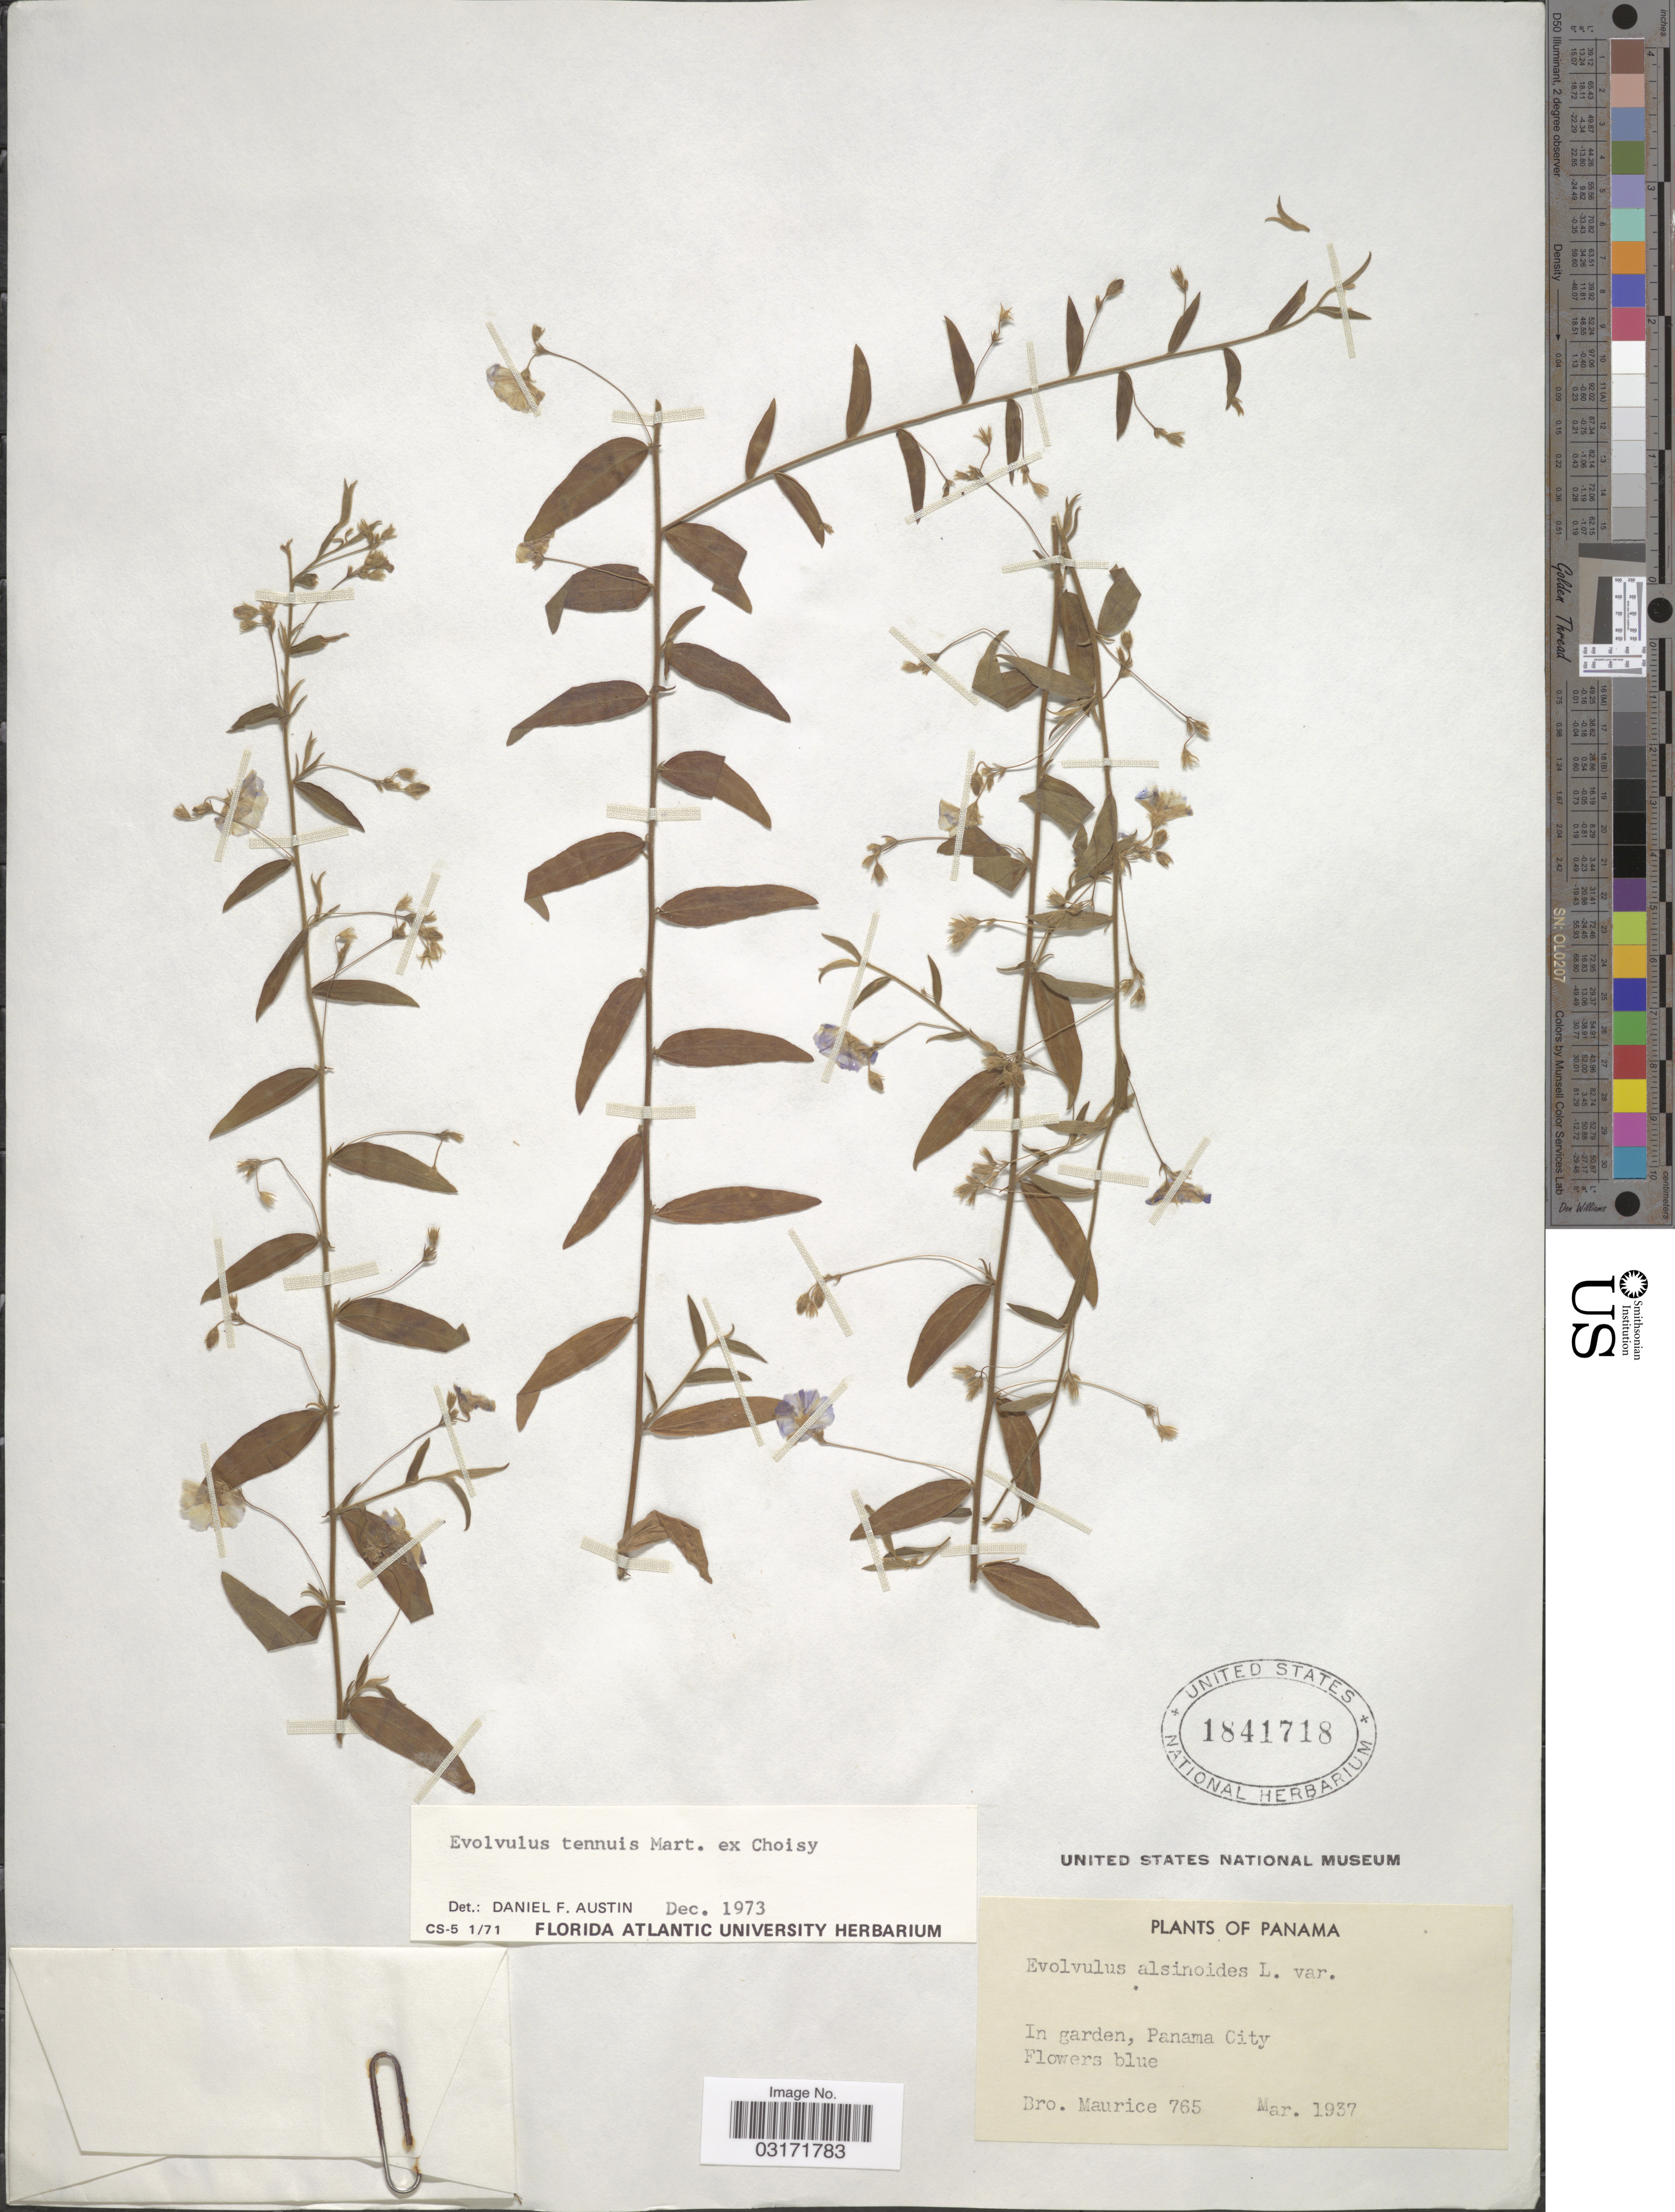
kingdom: Plantae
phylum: Tracheophyta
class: Magnoliopsida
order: Solanales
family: Convolvulaceae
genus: Evolvulus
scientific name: Evolvulus tenuis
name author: Mart. ex Choisy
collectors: B. Maurice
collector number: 765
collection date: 1937-03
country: Panama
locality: In garden, Panama City.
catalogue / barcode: US 1841718